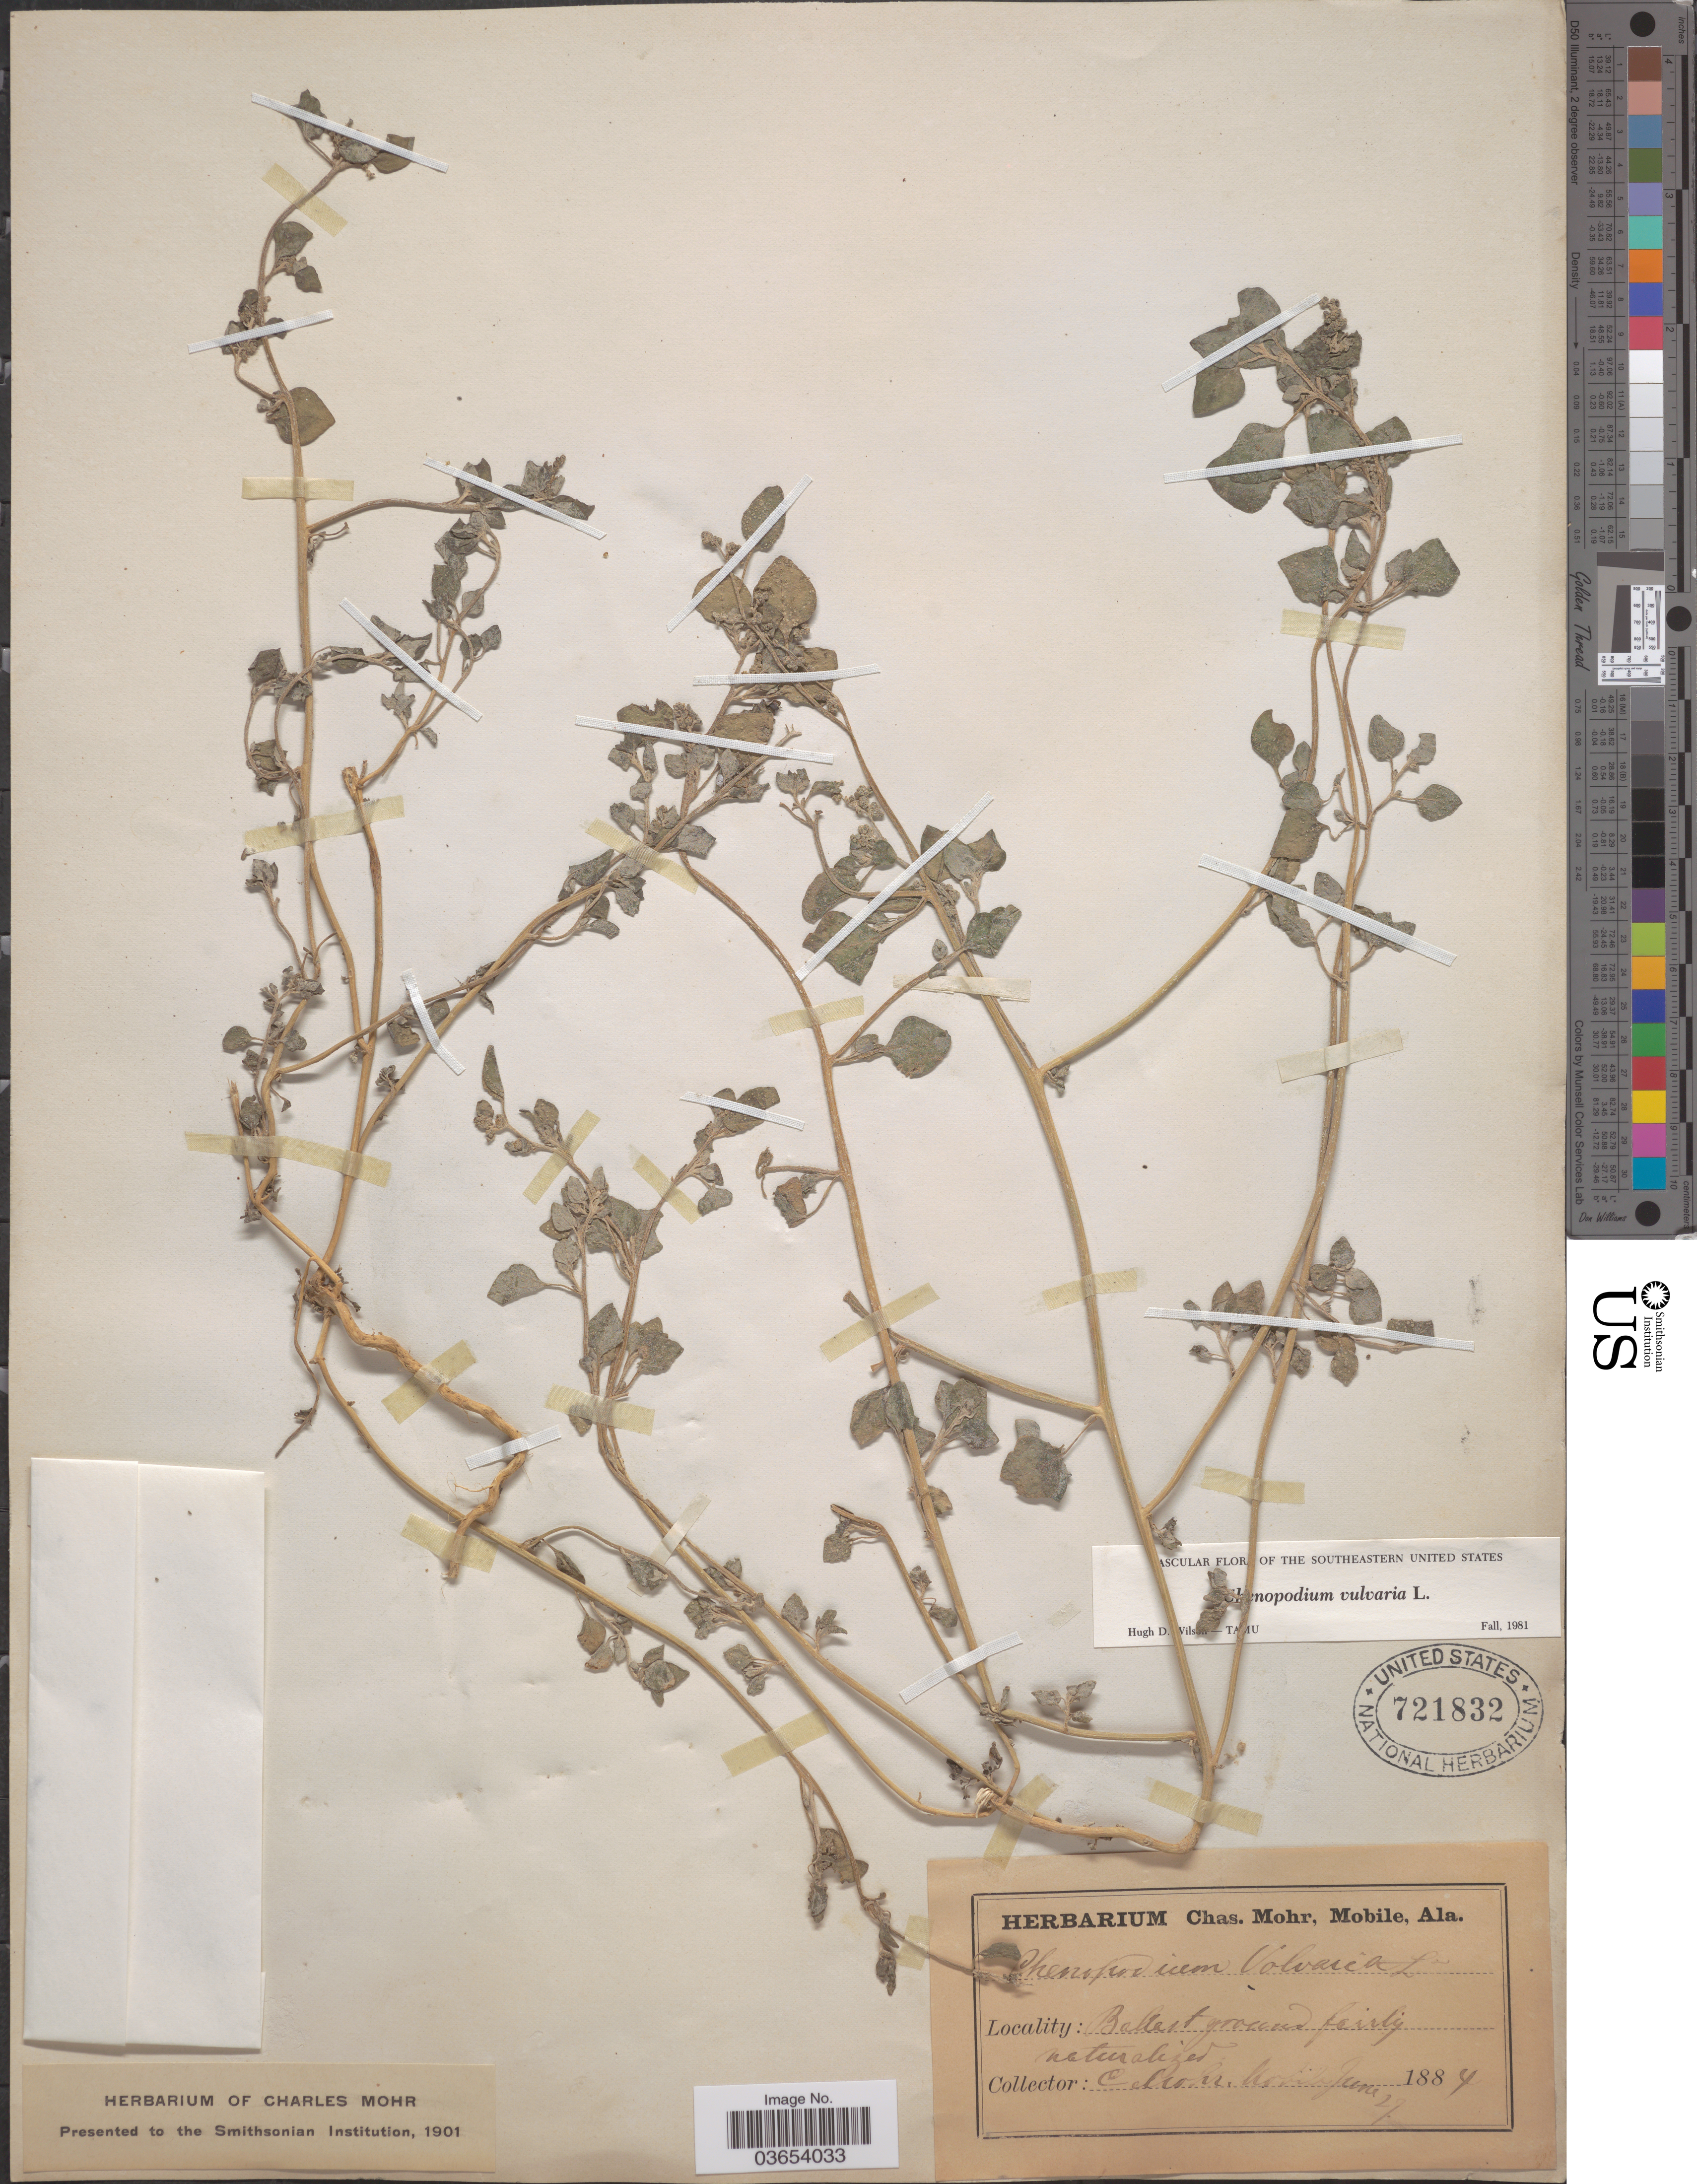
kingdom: Plantae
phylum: Tracheophyta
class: Magnoliopsida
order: Caryophyllales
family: Amaranthaceae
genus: Chenopodium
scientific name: Chenopodium vulvaria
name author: L.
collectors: Mohr, C. T. (herbarium)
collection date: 1884-06-27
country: United States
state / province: Alabama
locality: Mobile.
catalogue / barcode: US 721832